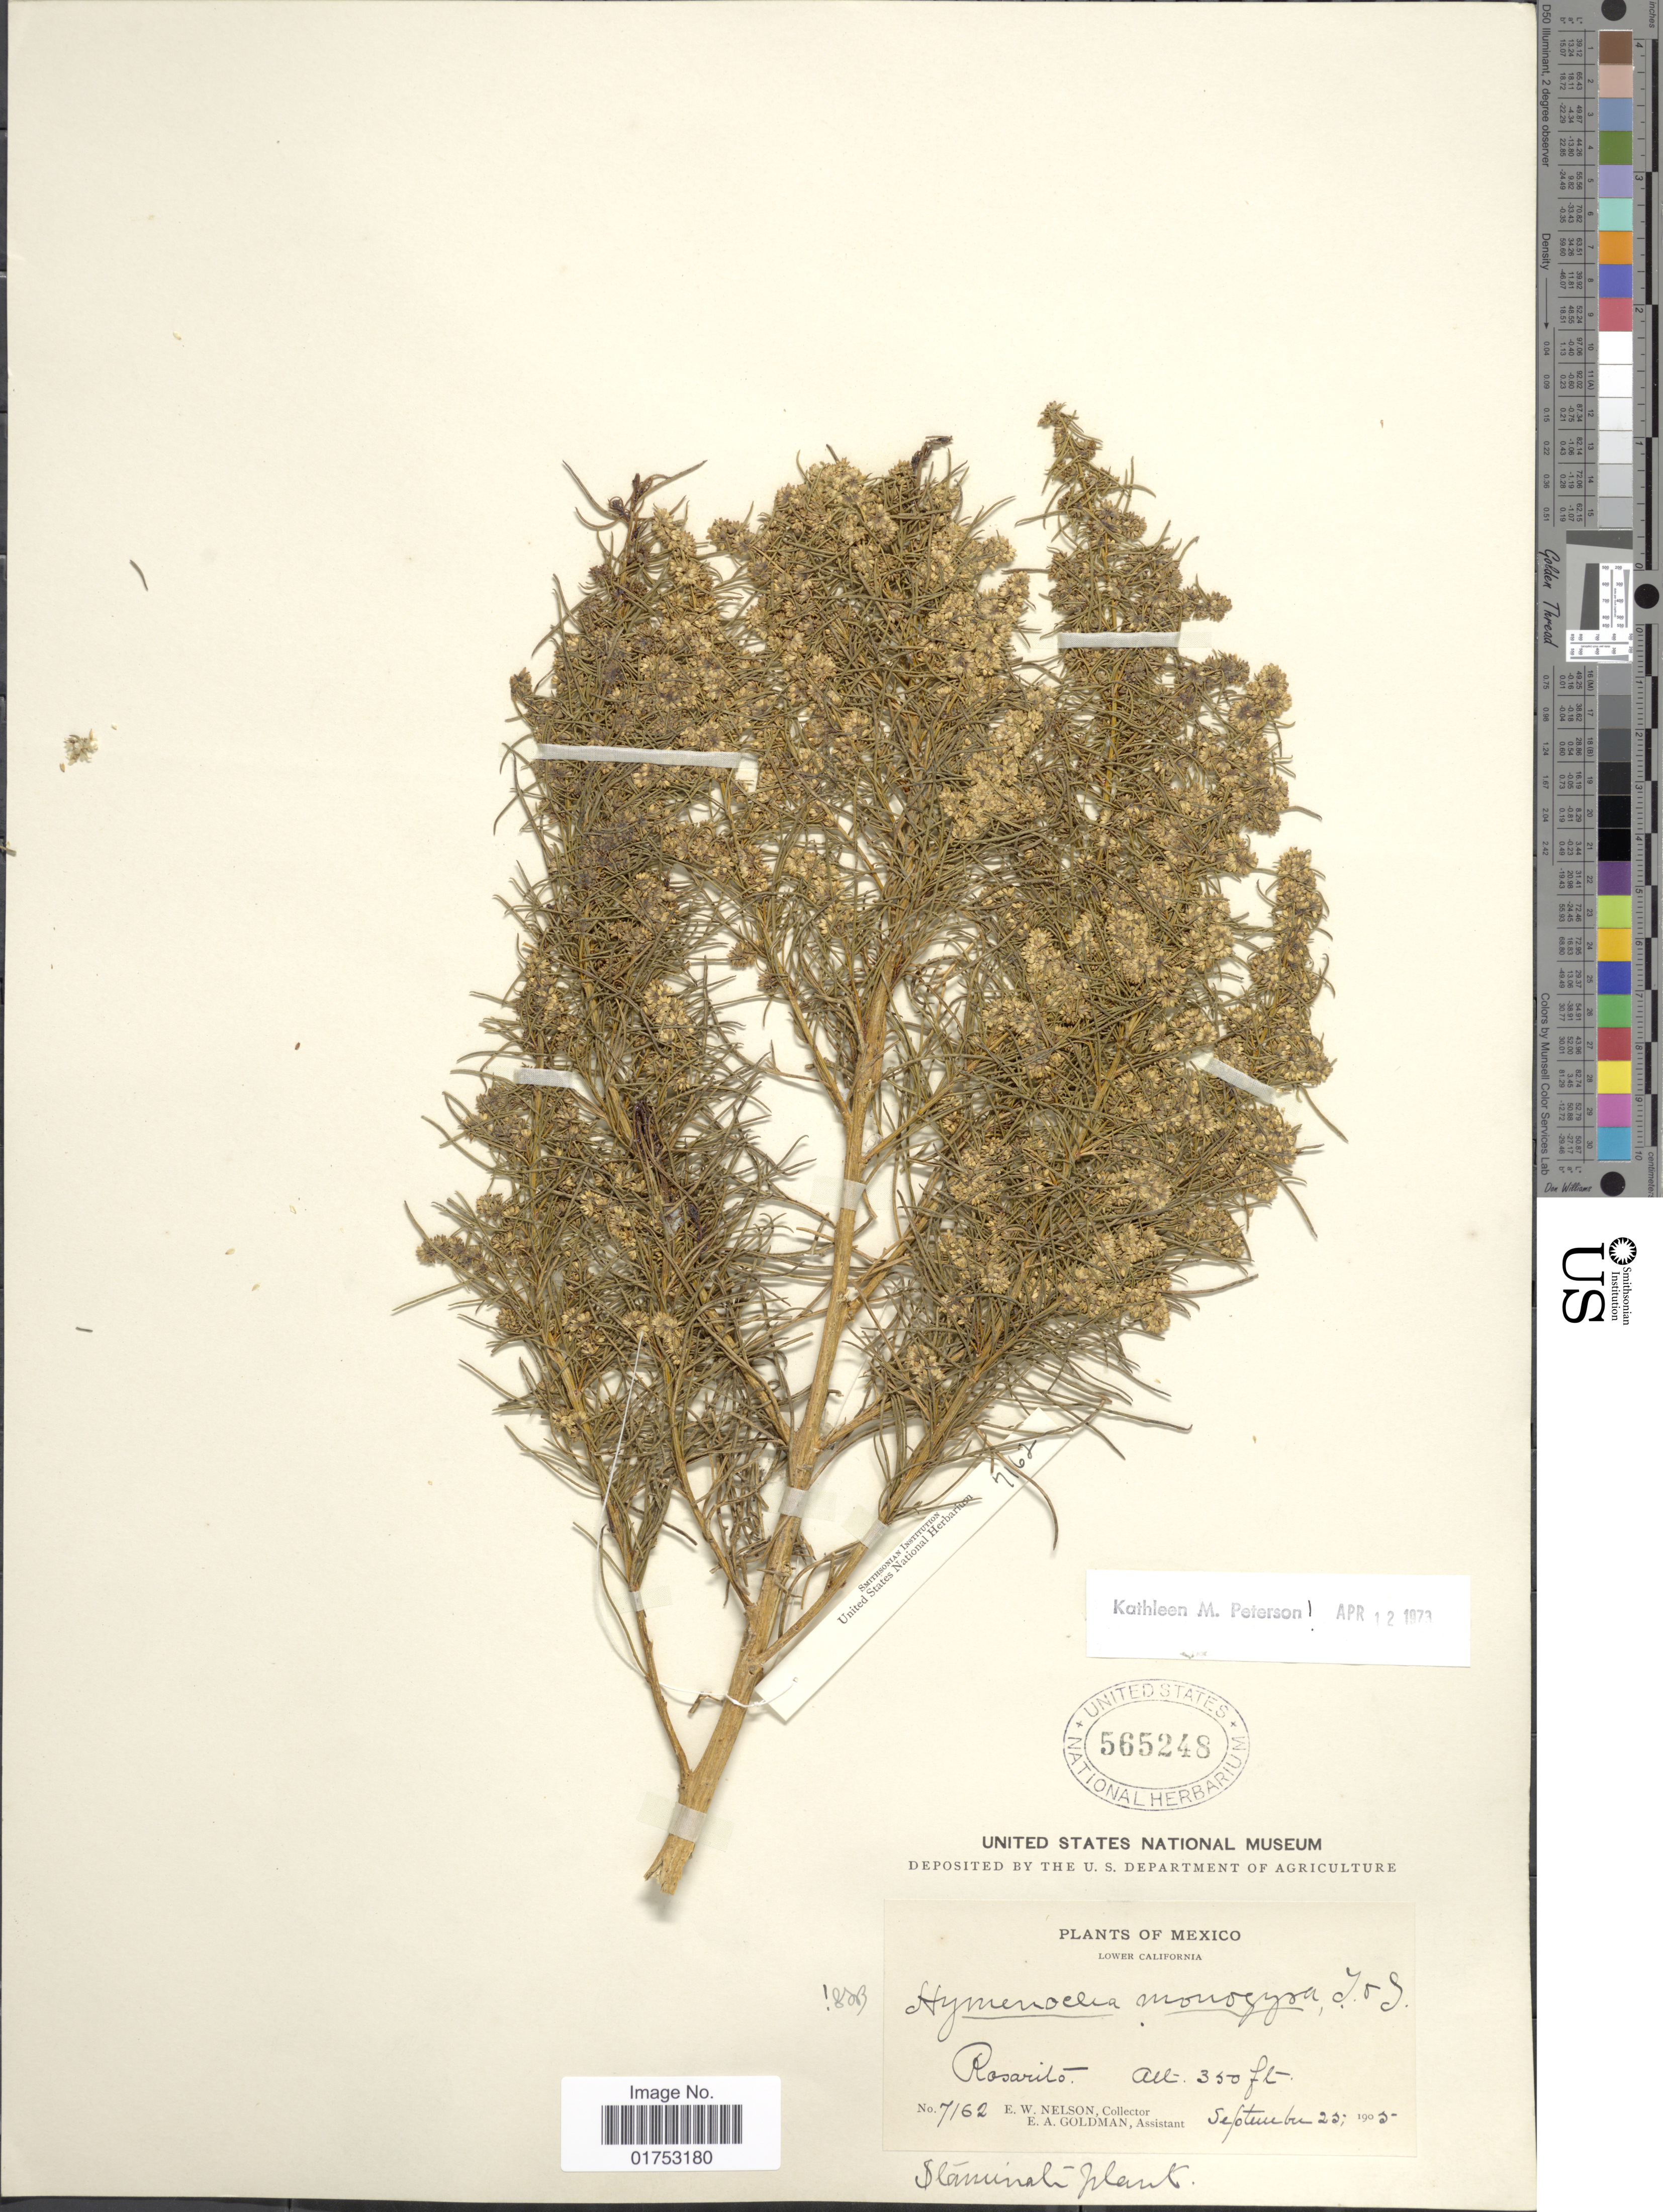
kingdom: Plantae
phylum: Tracheophyta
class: Magnoliopsida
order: Asterales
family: Asteraceae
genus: Hymenoclea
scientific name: Hymenoclea monogyra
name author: Torr. & A. Gray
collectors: E. W. Nelson & E. A. Goldman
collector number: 7162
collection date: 1905-09-25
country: Mexico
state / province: Baja California Norte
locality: Lower California, Rosarito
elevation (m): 107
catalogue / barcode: US 565248